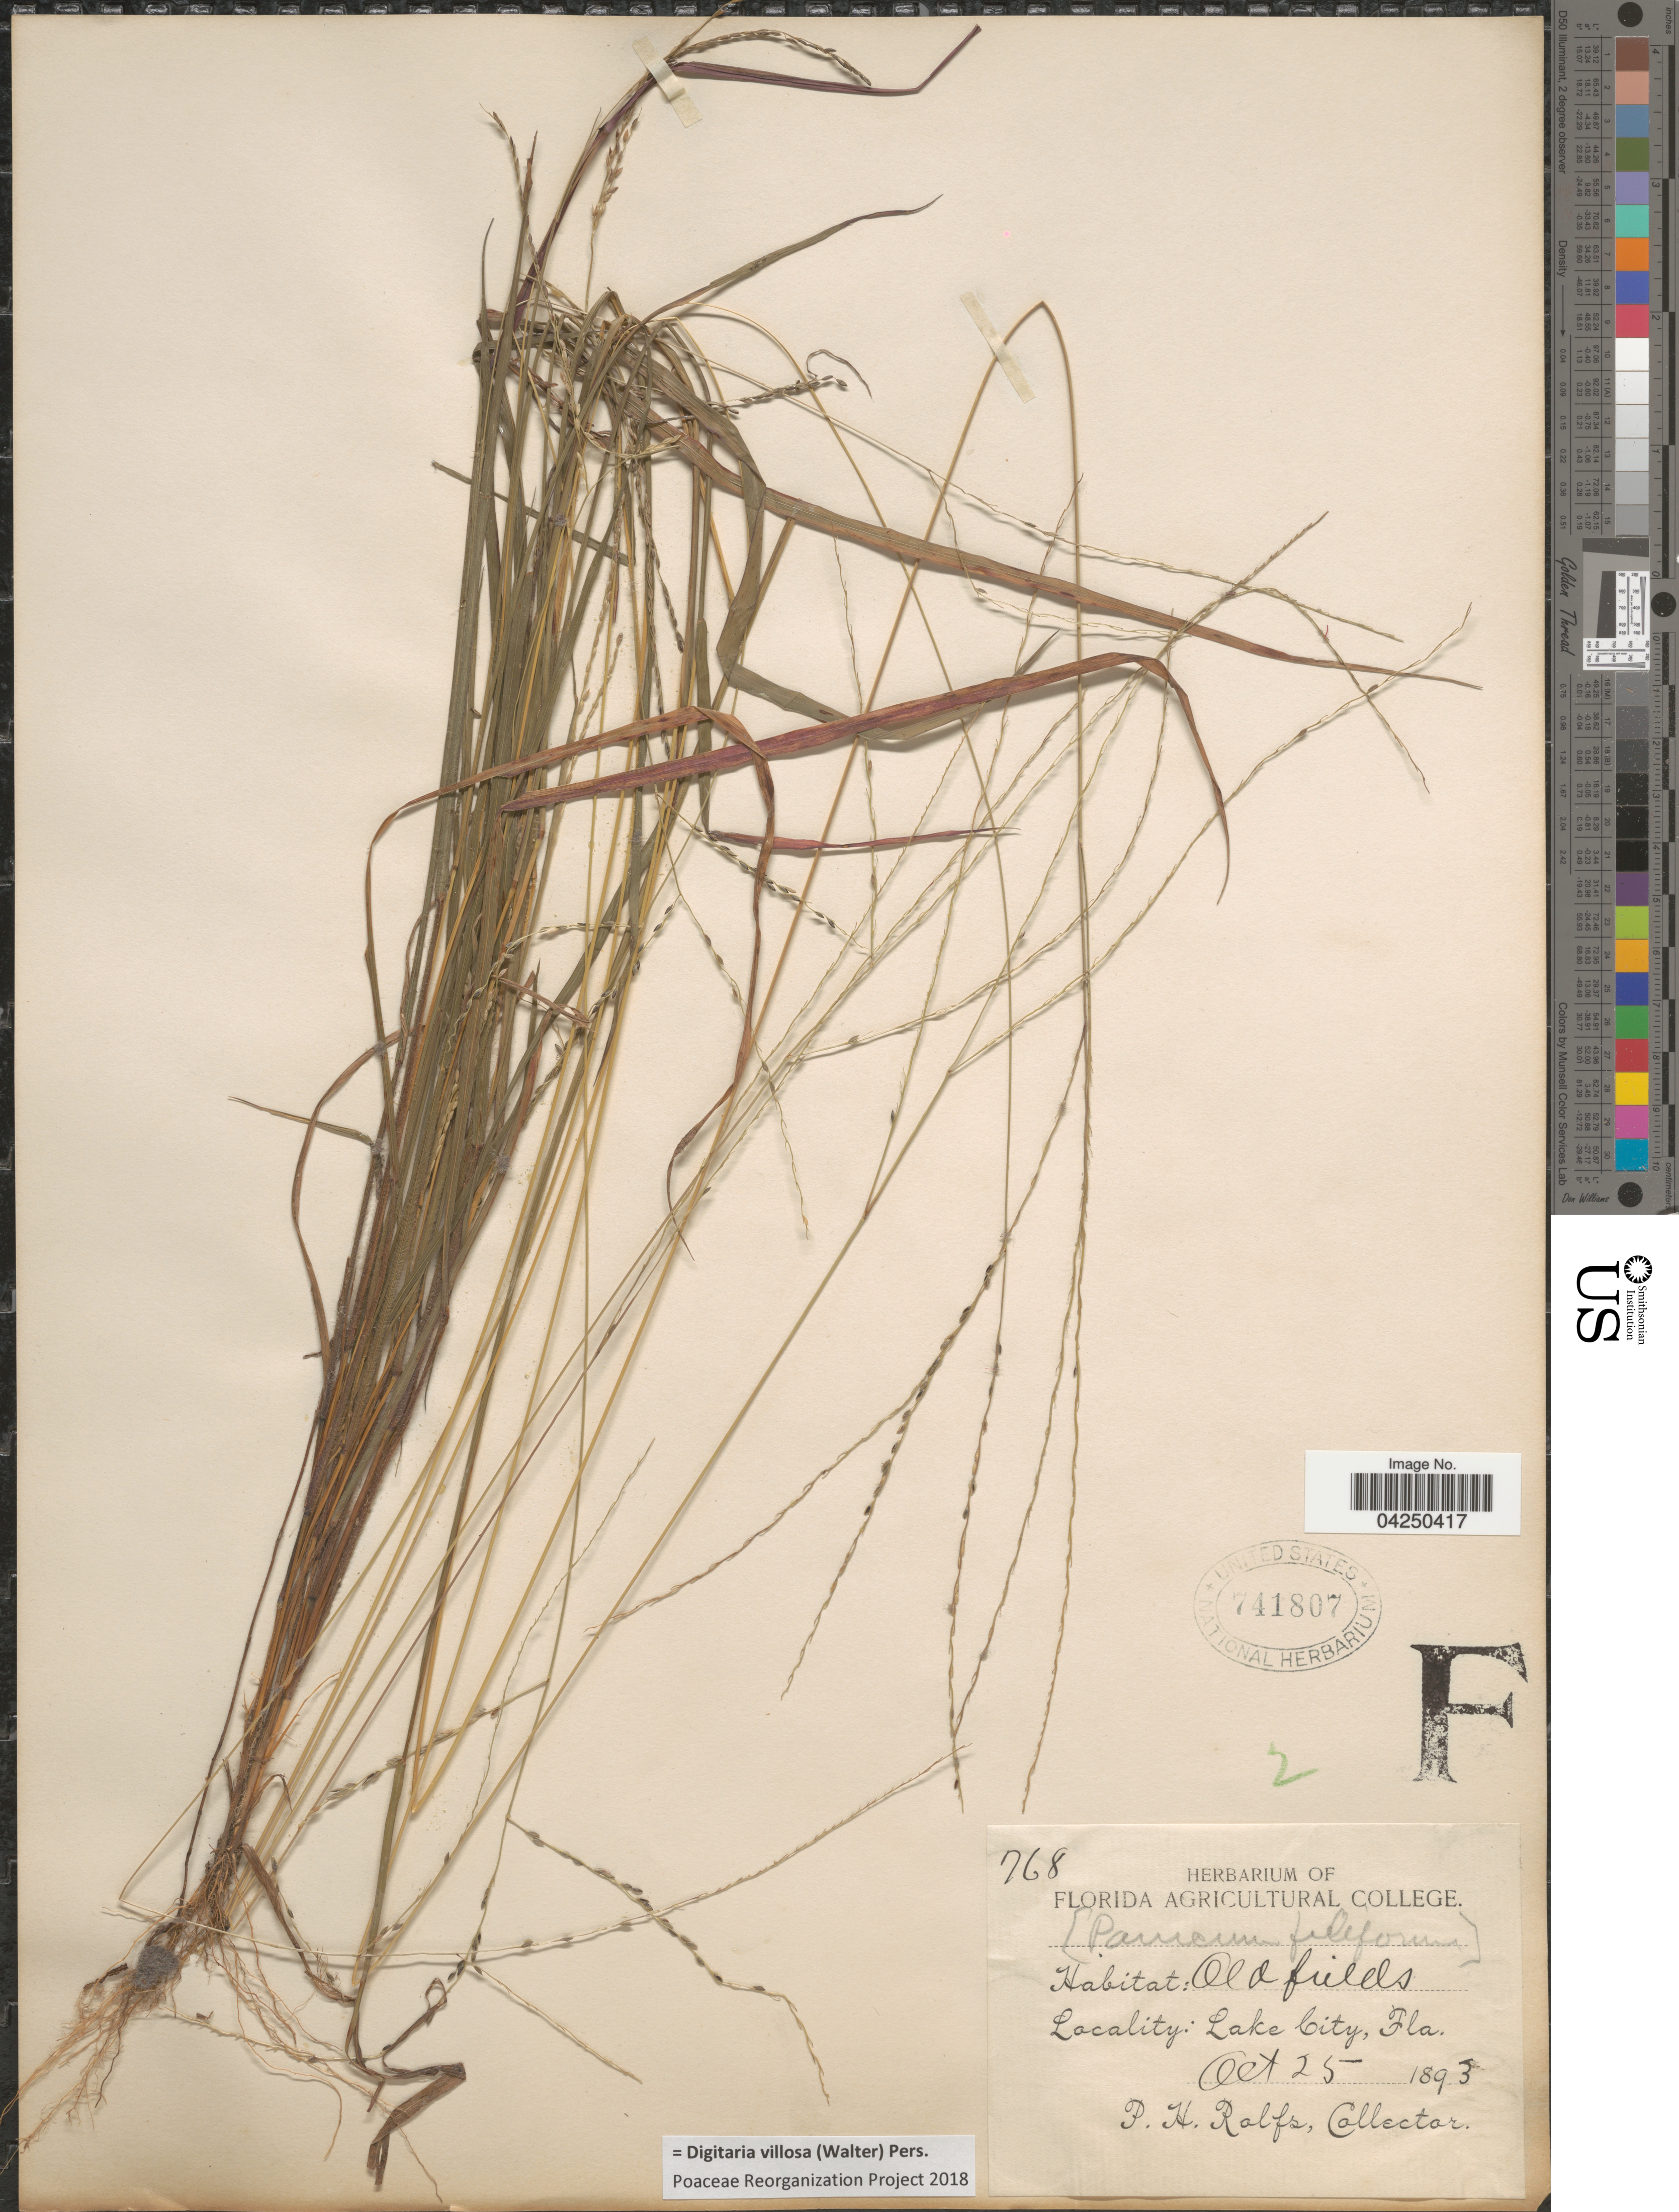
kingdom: Plantae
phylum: Tracheophyta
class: Liliopsida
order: Poales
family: Poaceae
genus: Digitaria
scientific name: Digitaria villosa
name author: (Walter) Pers.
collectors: P. H. Rolfs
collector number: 768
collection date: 1893-10-25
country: United States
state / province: Florida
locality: Old fields. Lake City.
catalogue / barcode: US 741807